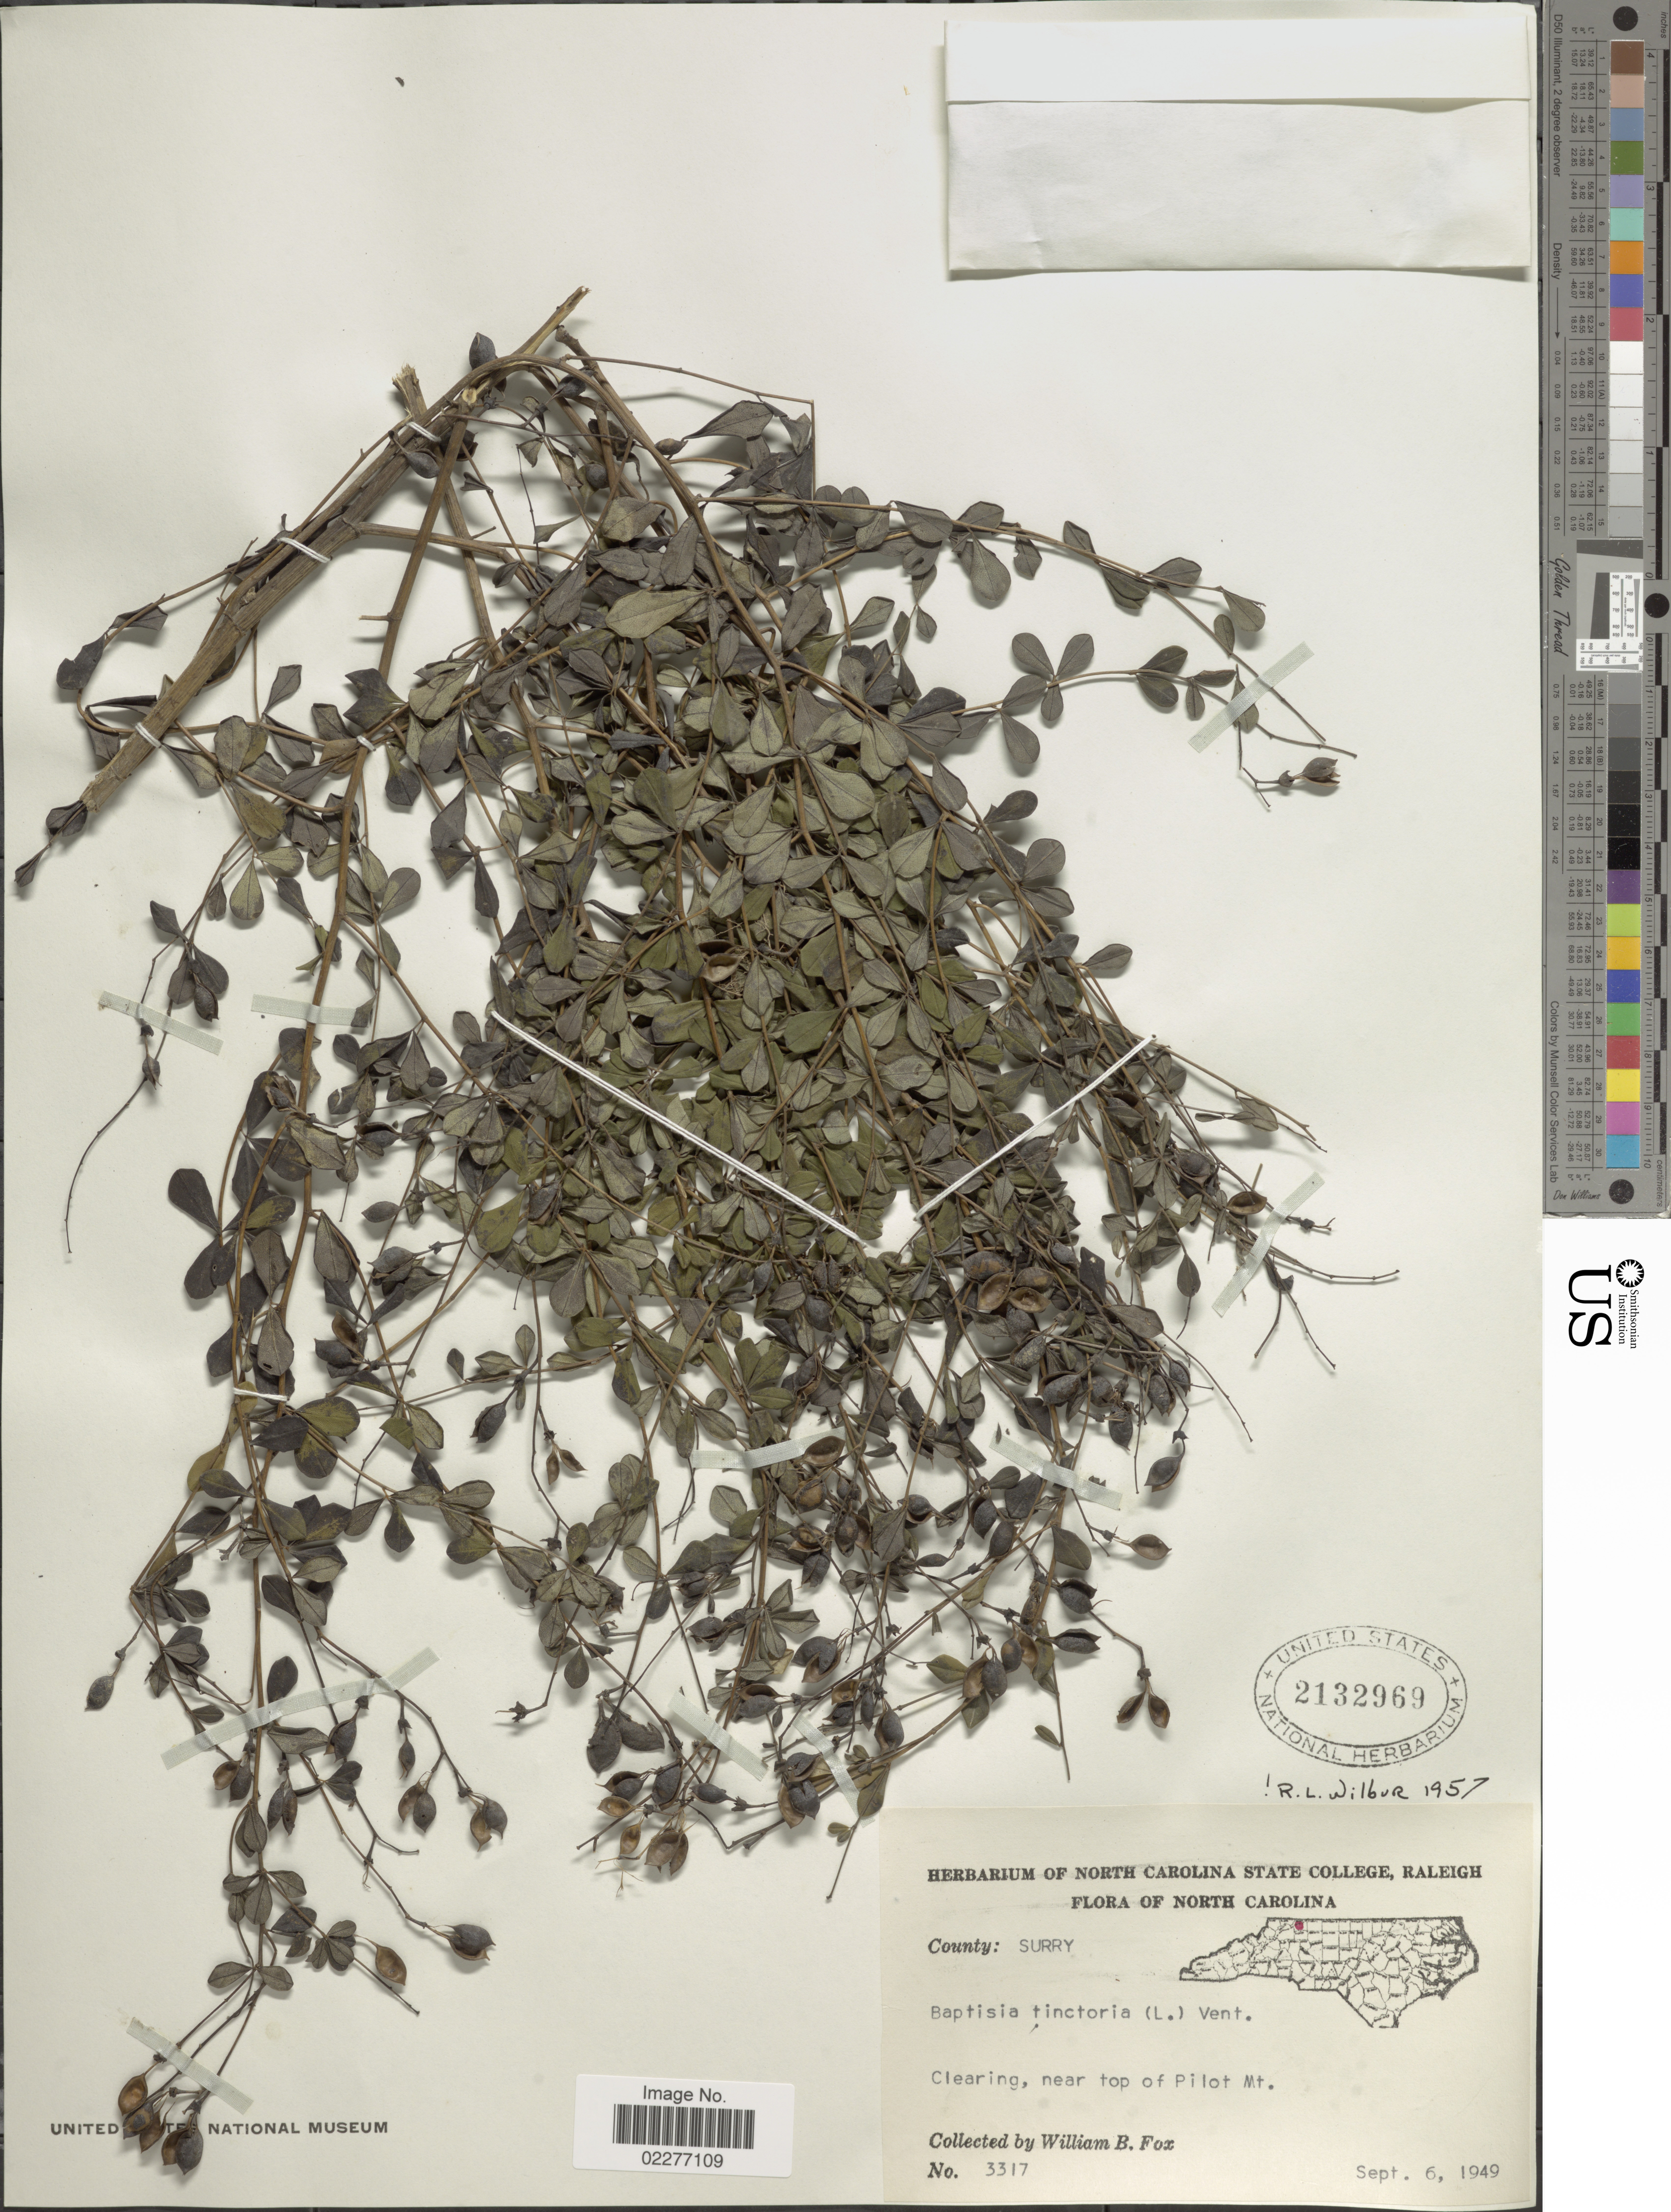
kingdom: Plantae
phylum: Tracheophyta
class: Magnoliopsida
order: Fabales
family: Fabaceae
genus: Baptisia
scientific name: Baptisia tinctoria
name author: (L.) R. Br.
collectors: W. B. Fox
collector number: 3317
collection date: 1949-09-06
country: United States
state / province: North Carolina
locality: Surry, Clreaing, near top of Pilot Mt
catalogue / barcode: US 2132969